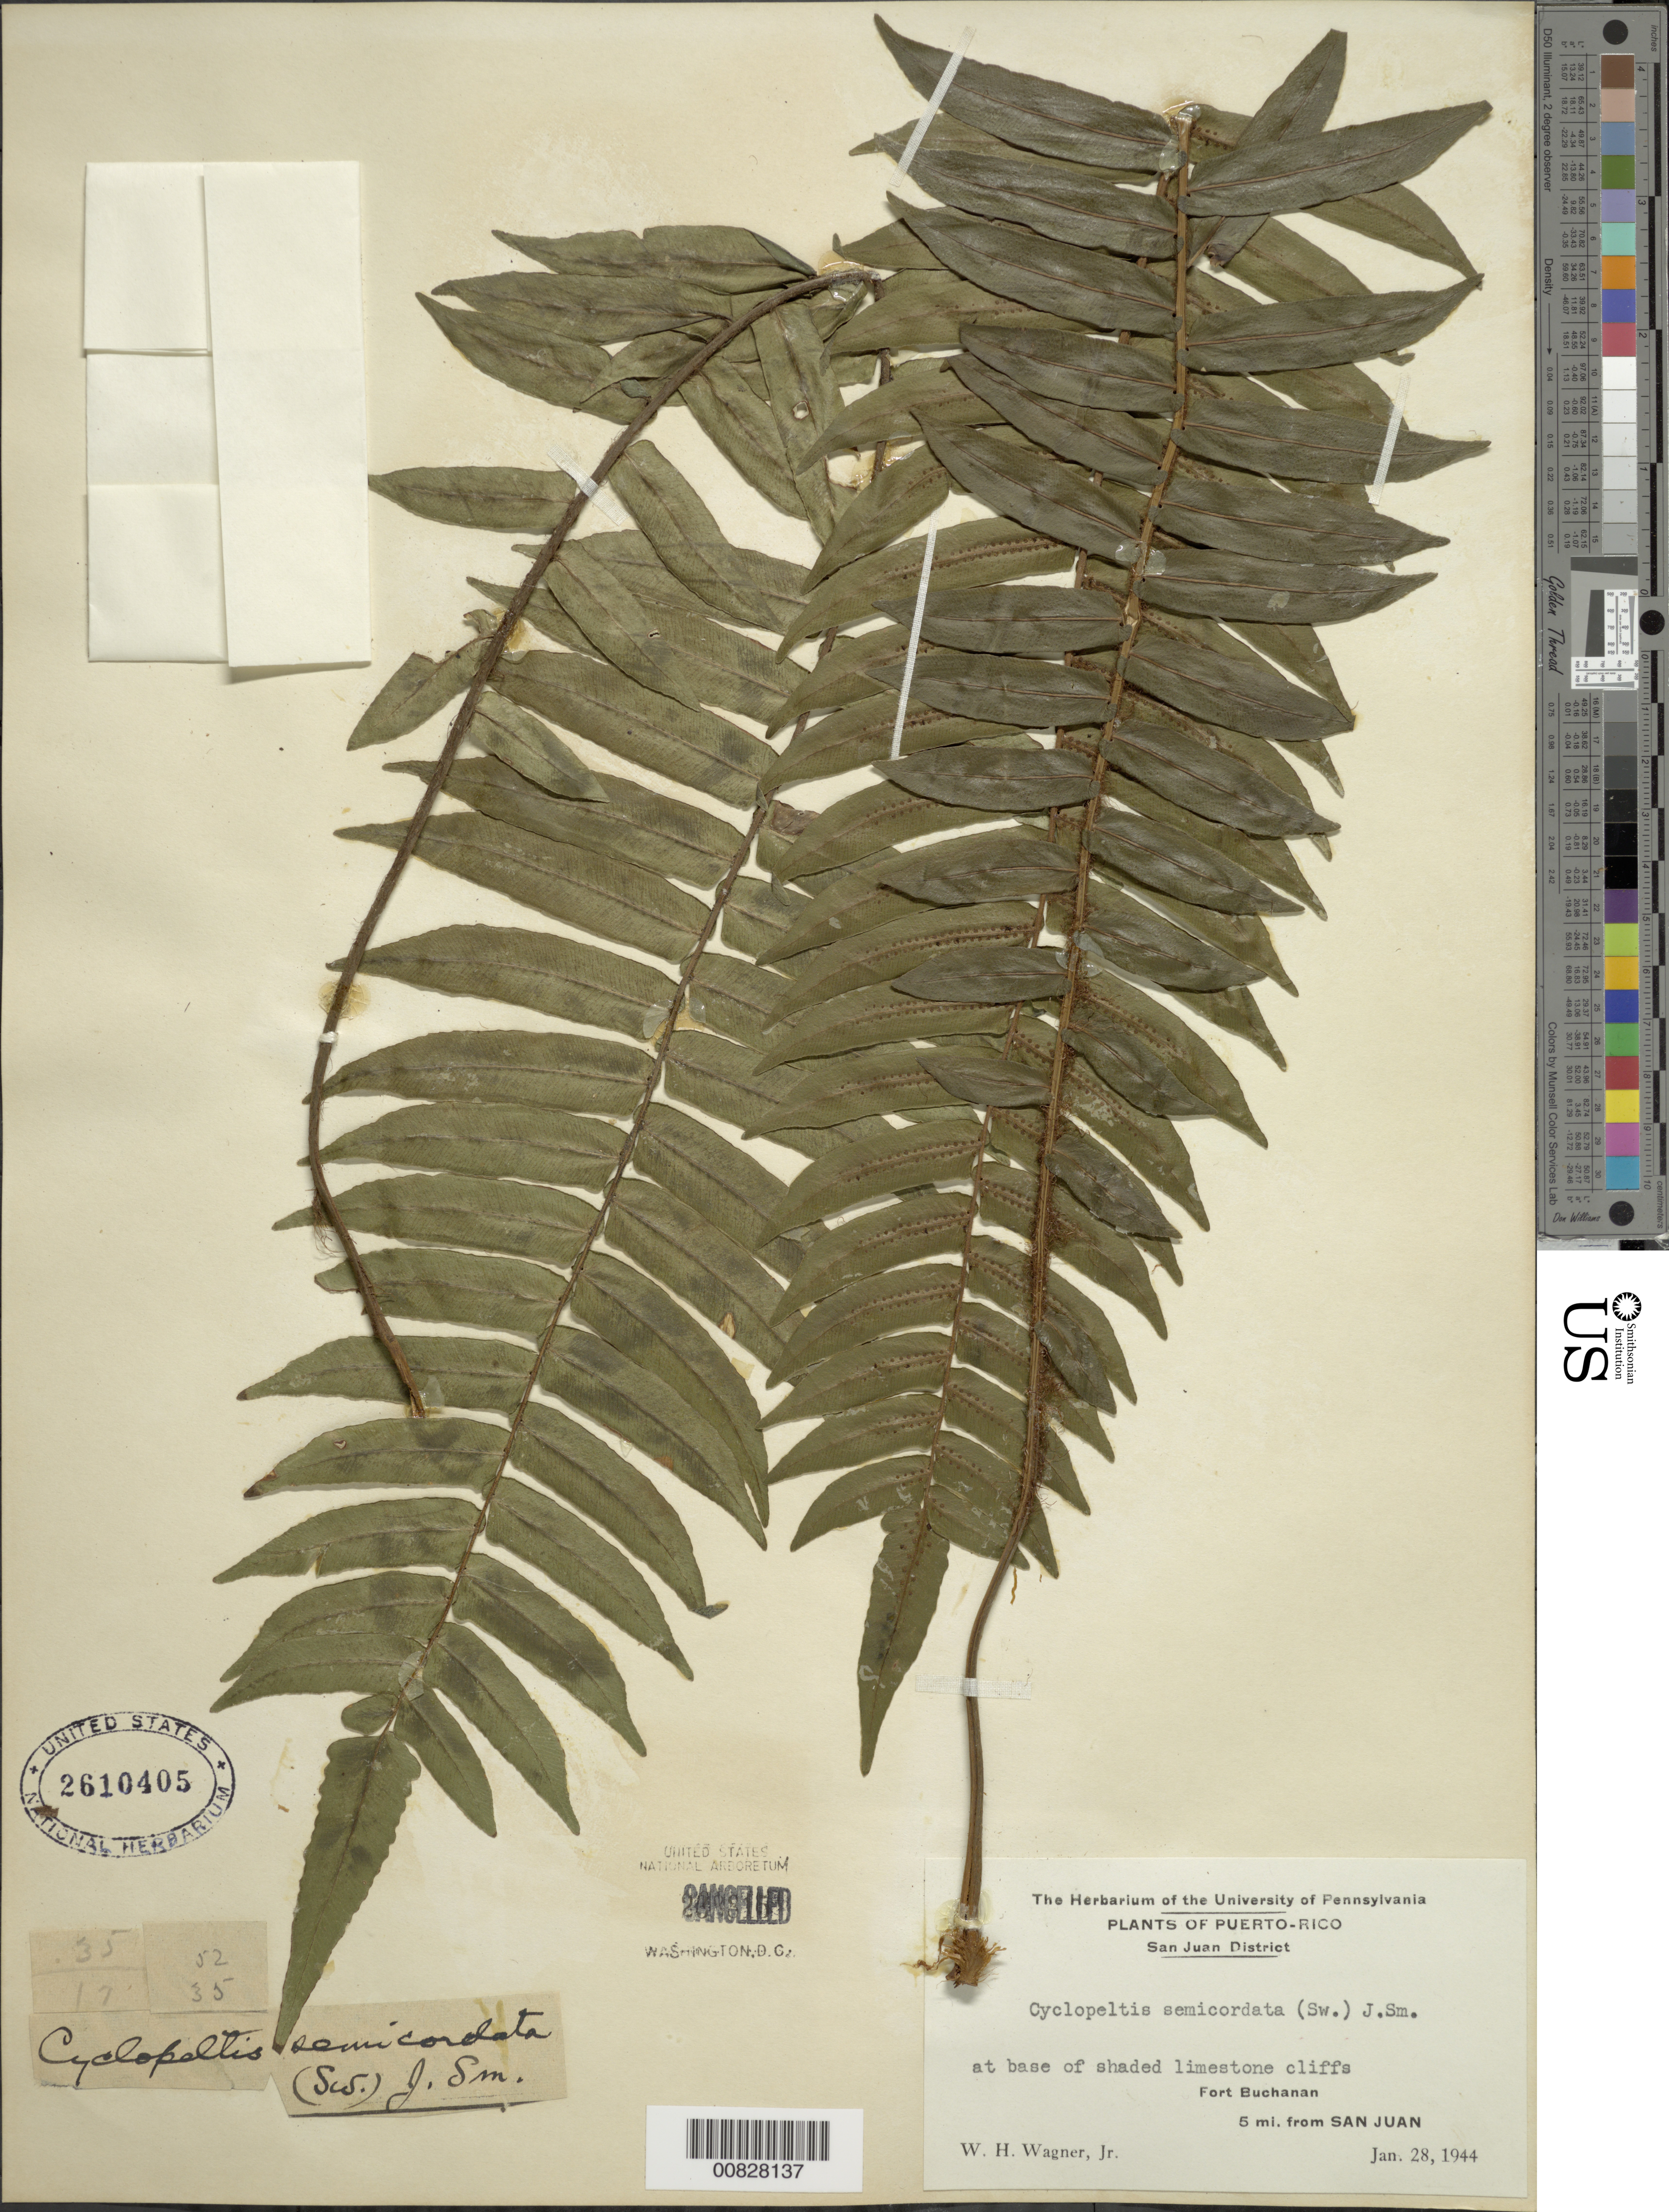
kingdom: Plantae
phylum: Tracheophyta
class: Polypodiopsida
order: Polypodiales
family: Lomariopsidaceae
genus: Cyclopeltis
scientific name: Cyclopeltis semicordata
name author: (Sw.) J. Sm.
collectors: W. H. Wagner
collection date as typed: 28 Jan 1944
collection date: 1944-01-28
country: Puerto Rico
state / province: San Juan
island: Puerto Rico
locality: San Juan Dist., Fort Buchanan, 5 miles from San Juan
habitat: Base of shaded limestone cliffs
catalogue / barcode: US 2610405